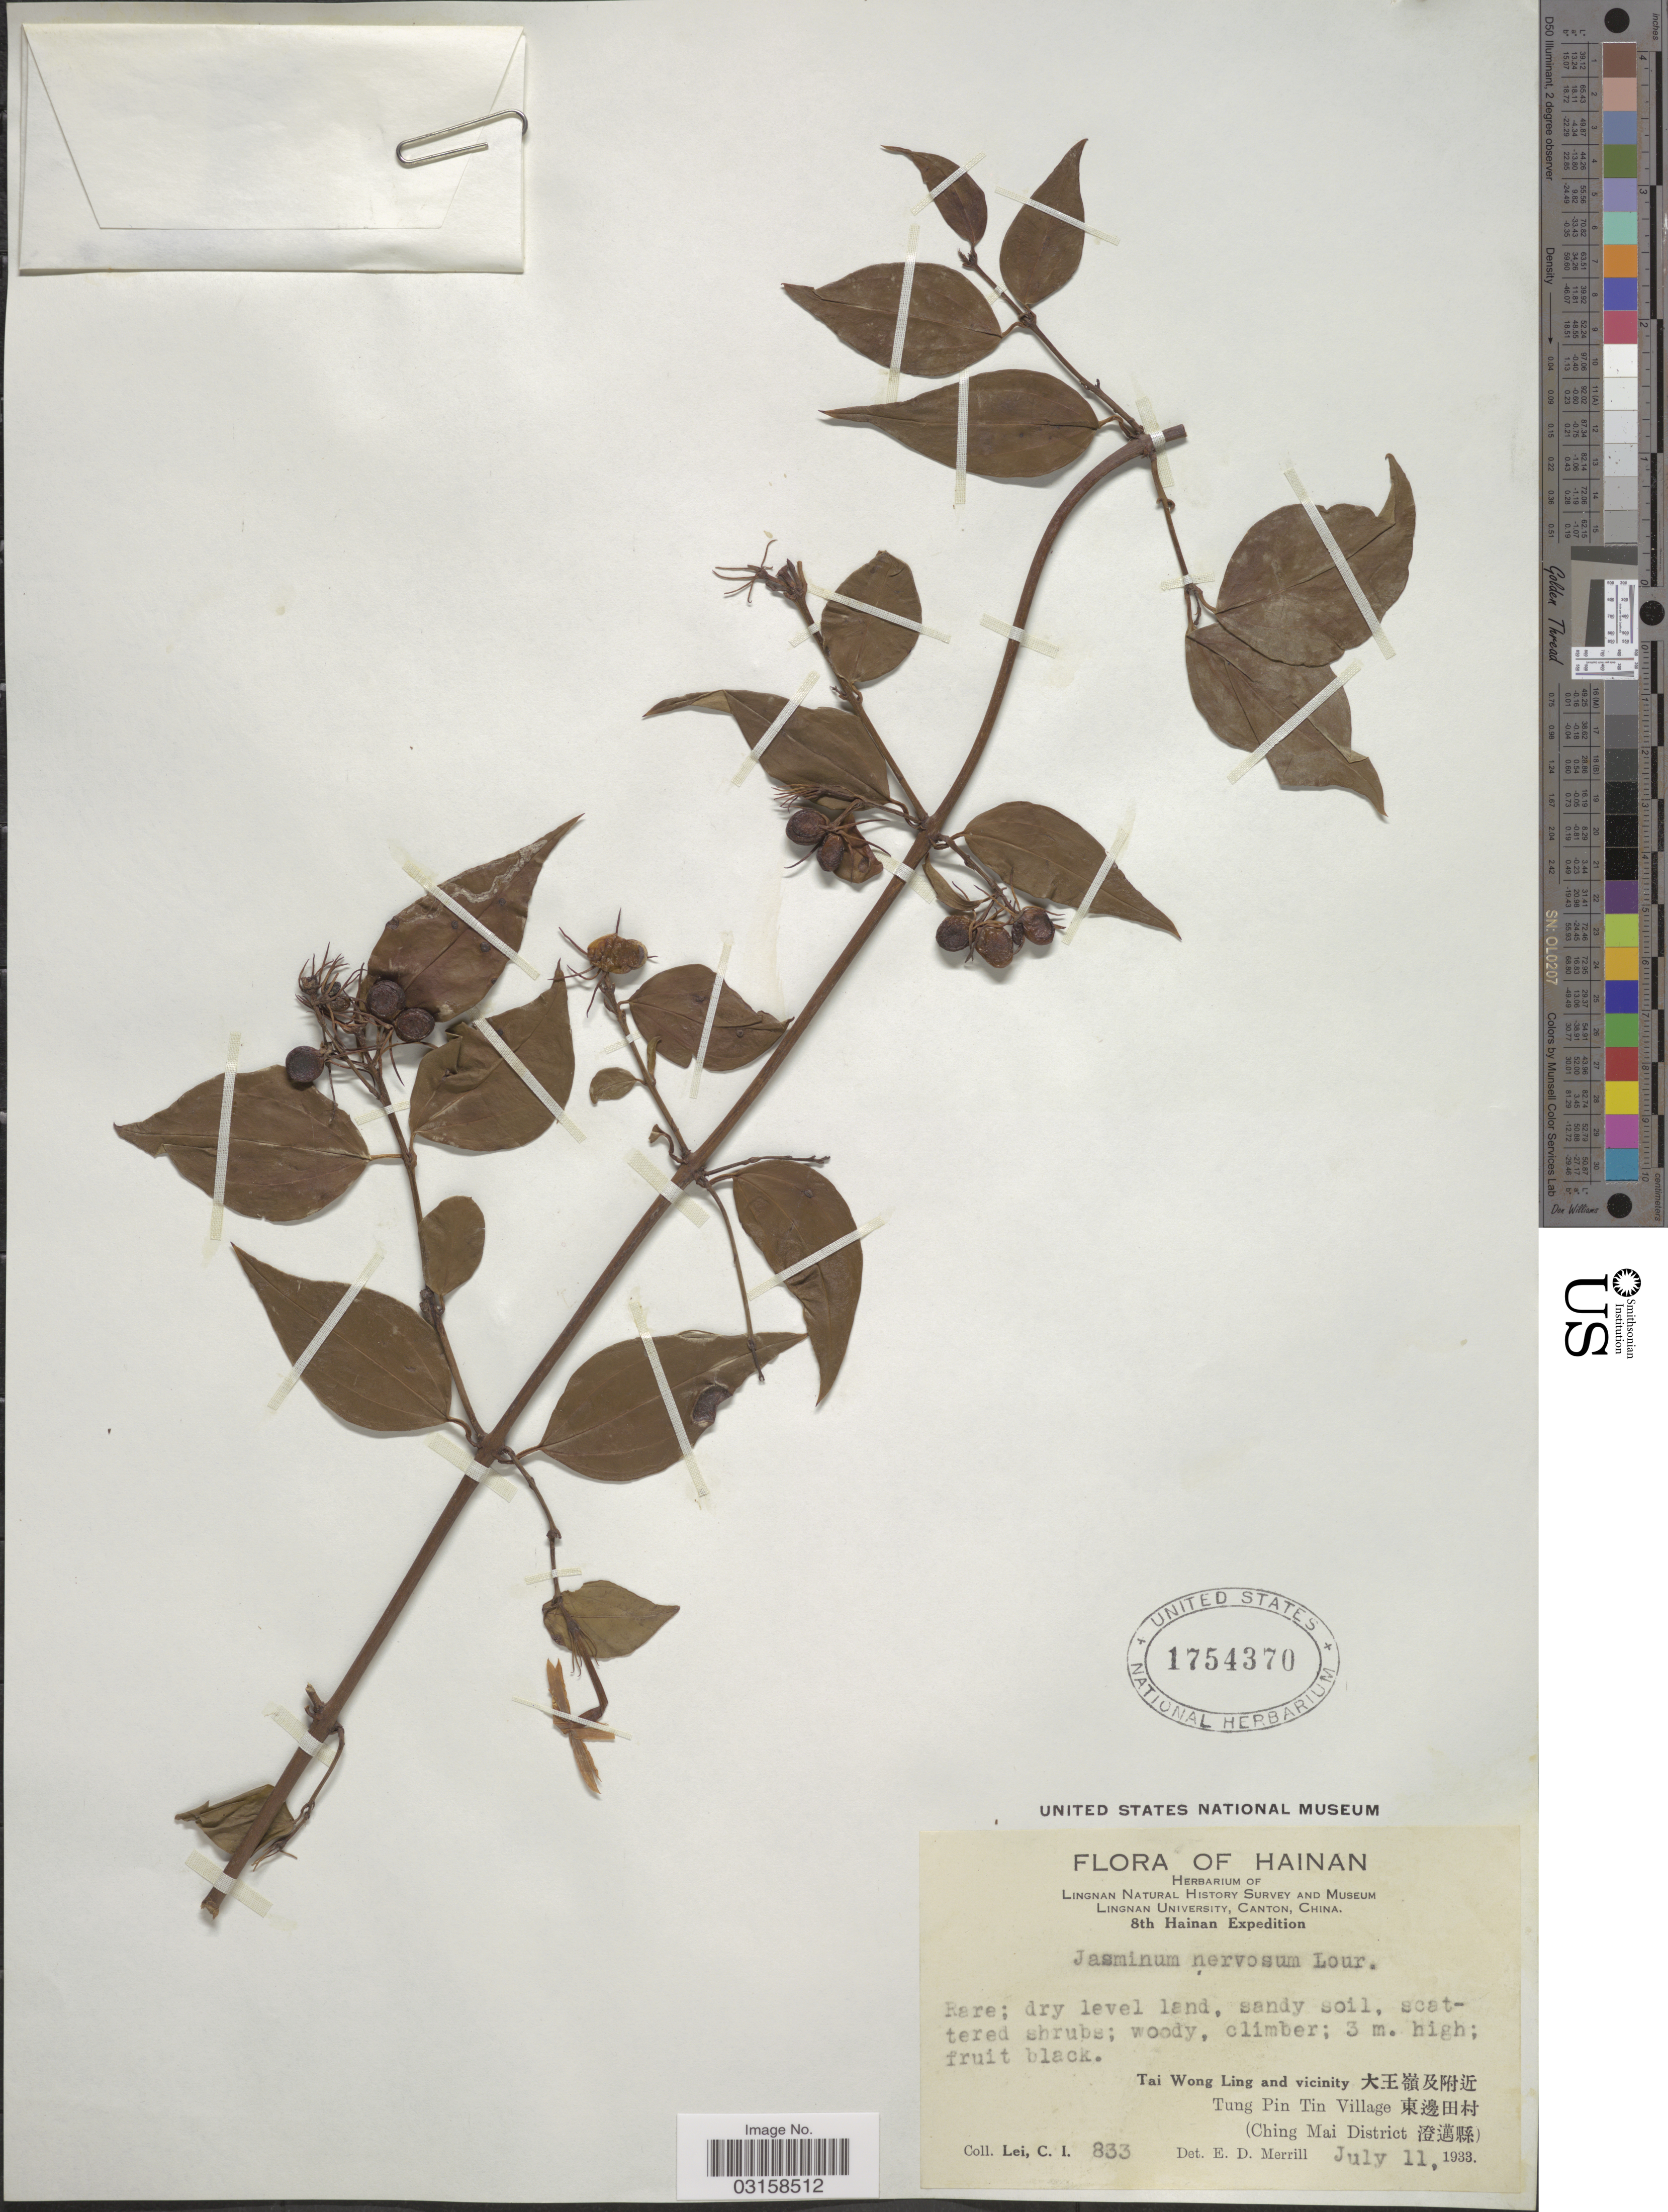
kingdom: Plantae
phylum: Tracheophyta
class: Magnoliopsida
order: Lamiales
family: Oleaceae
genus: Jasminum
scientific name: Jasminum nervosum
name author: Lour.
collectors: C. I. Lei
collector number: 833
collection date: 1933-07-11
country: China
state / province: Hainan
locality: Tai Wong Ling and vicinity. Tung Pin Tin Village. (Ching Mai District.)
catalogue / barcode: US 1754370